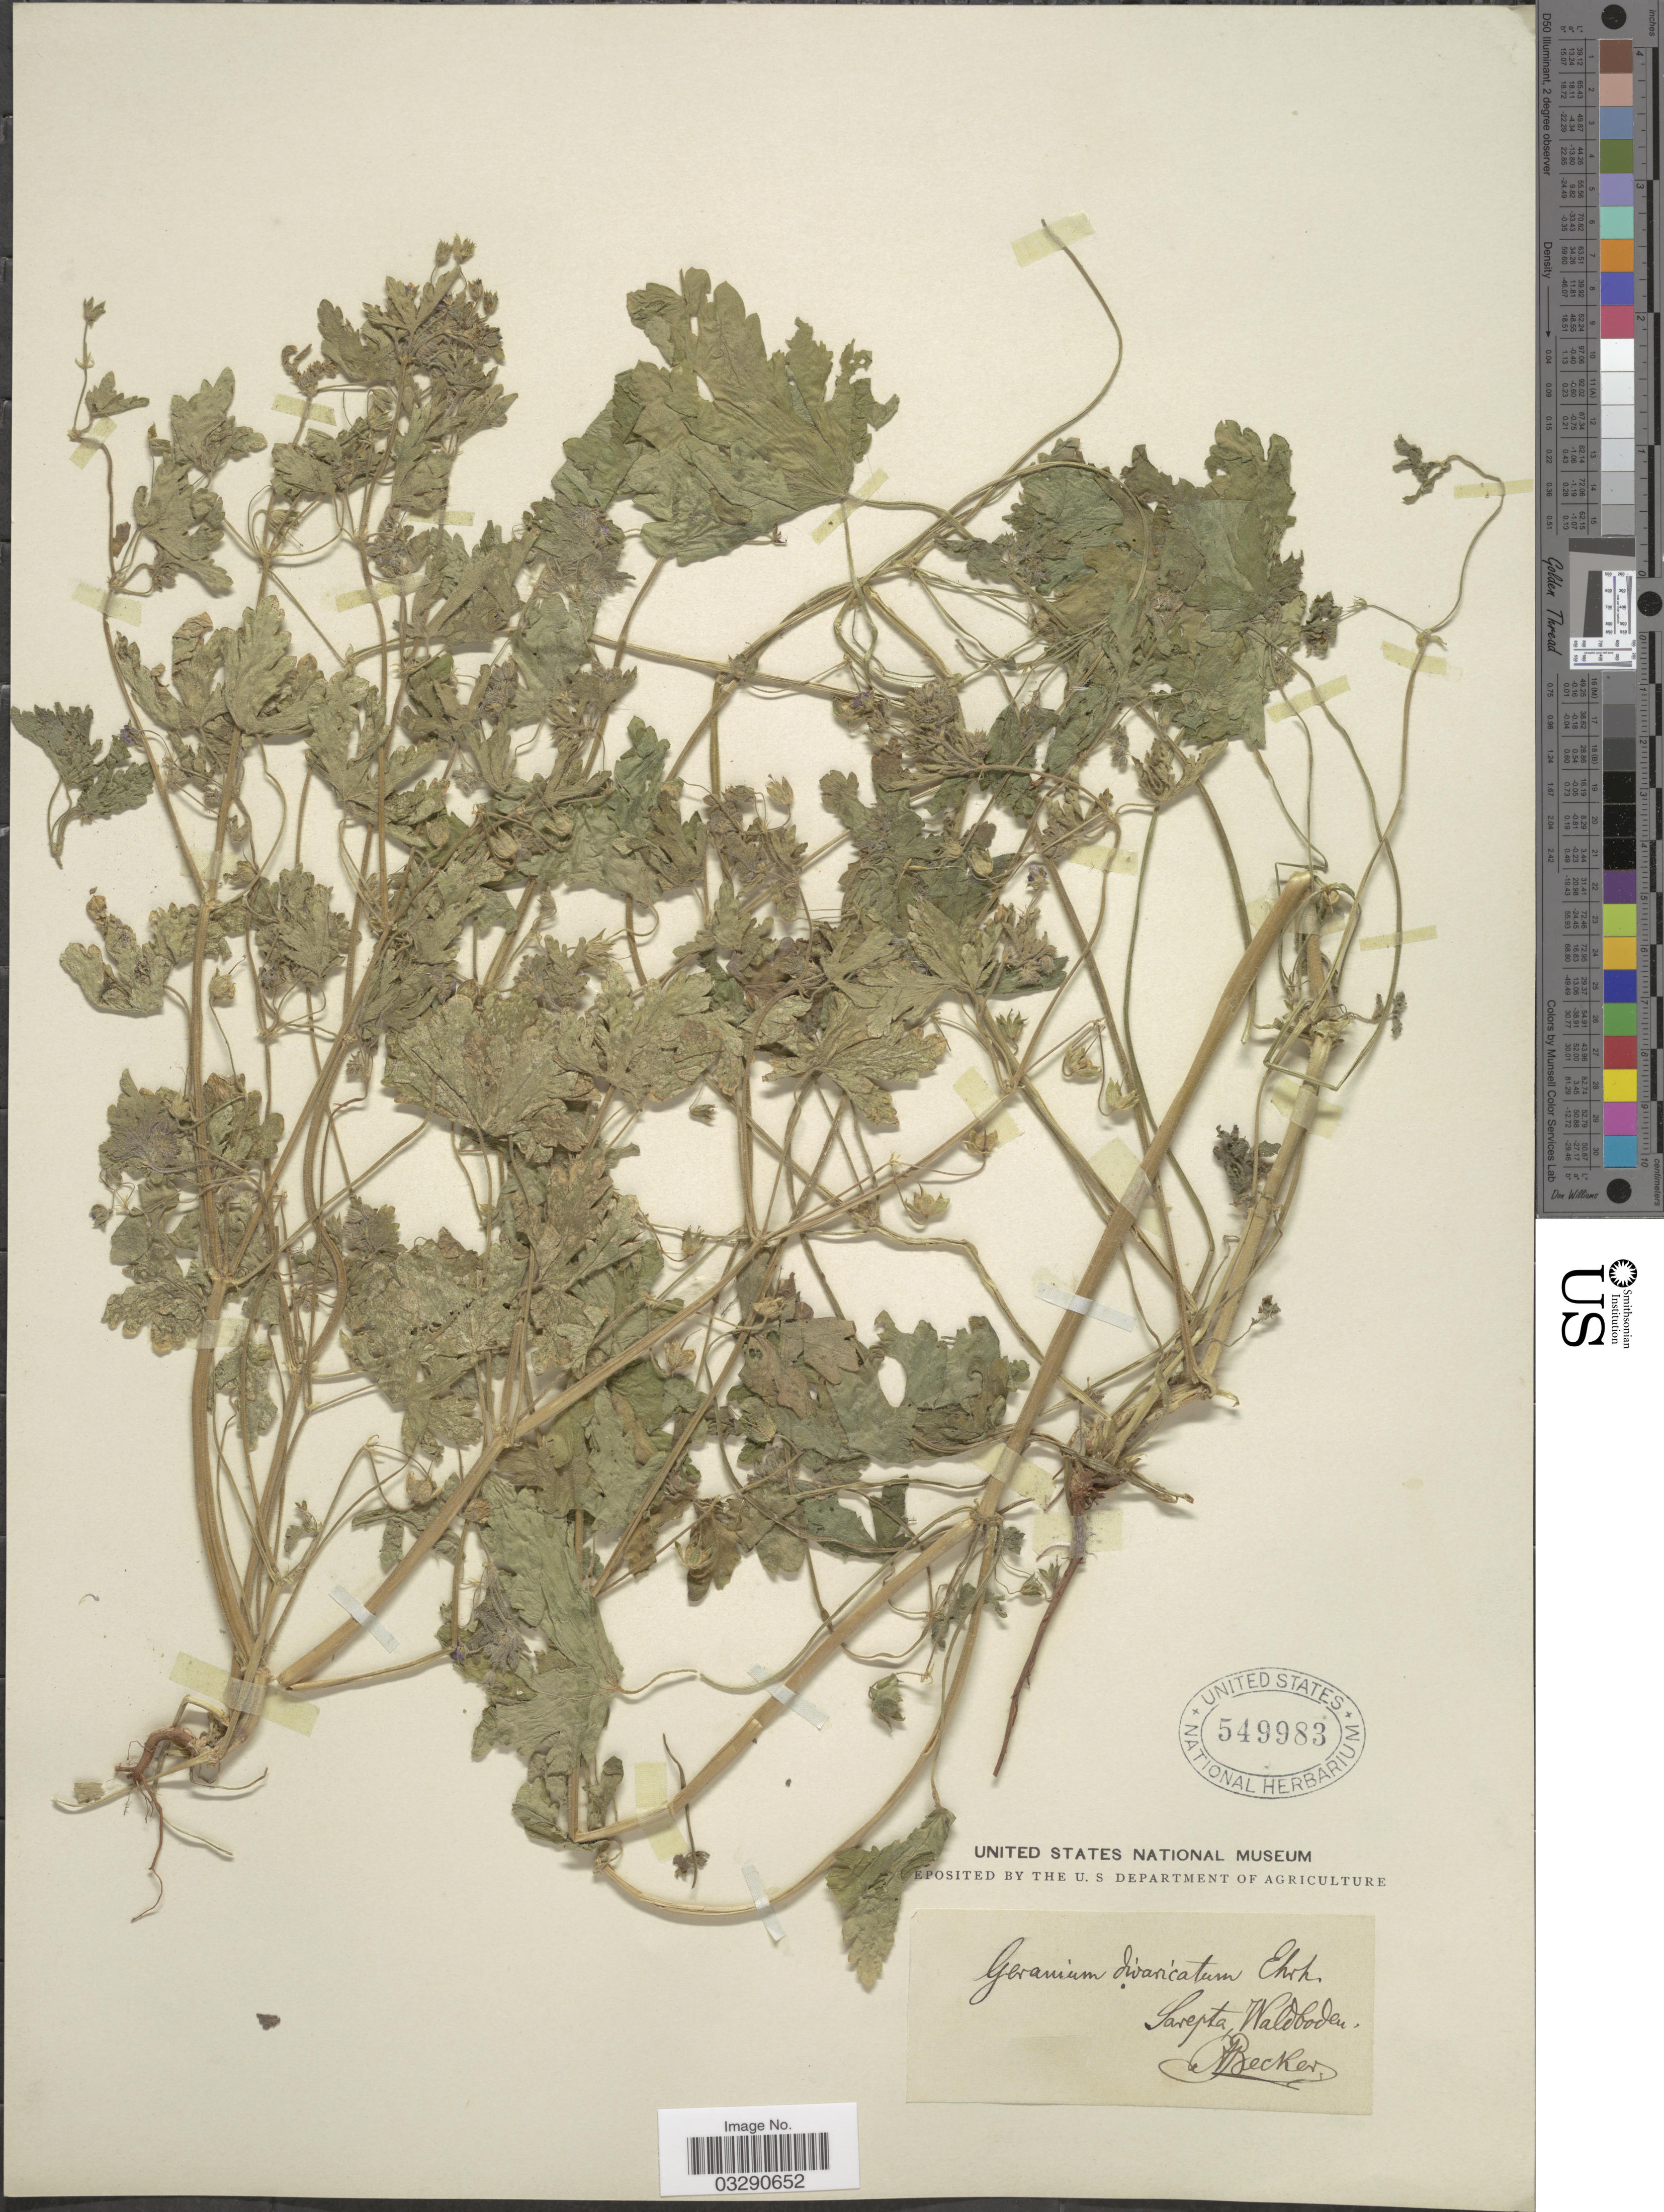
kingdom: Plantae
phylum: Tracheophyta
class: Magnoliopsida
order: Geraniales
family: Geraniaceae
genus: Geranium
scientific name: Geranium divaricatum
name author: Ehrh.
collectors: A. Becker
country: Russian Federation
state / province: Volgograd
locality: Sarepta, Waldboden.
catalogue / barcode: US 549983